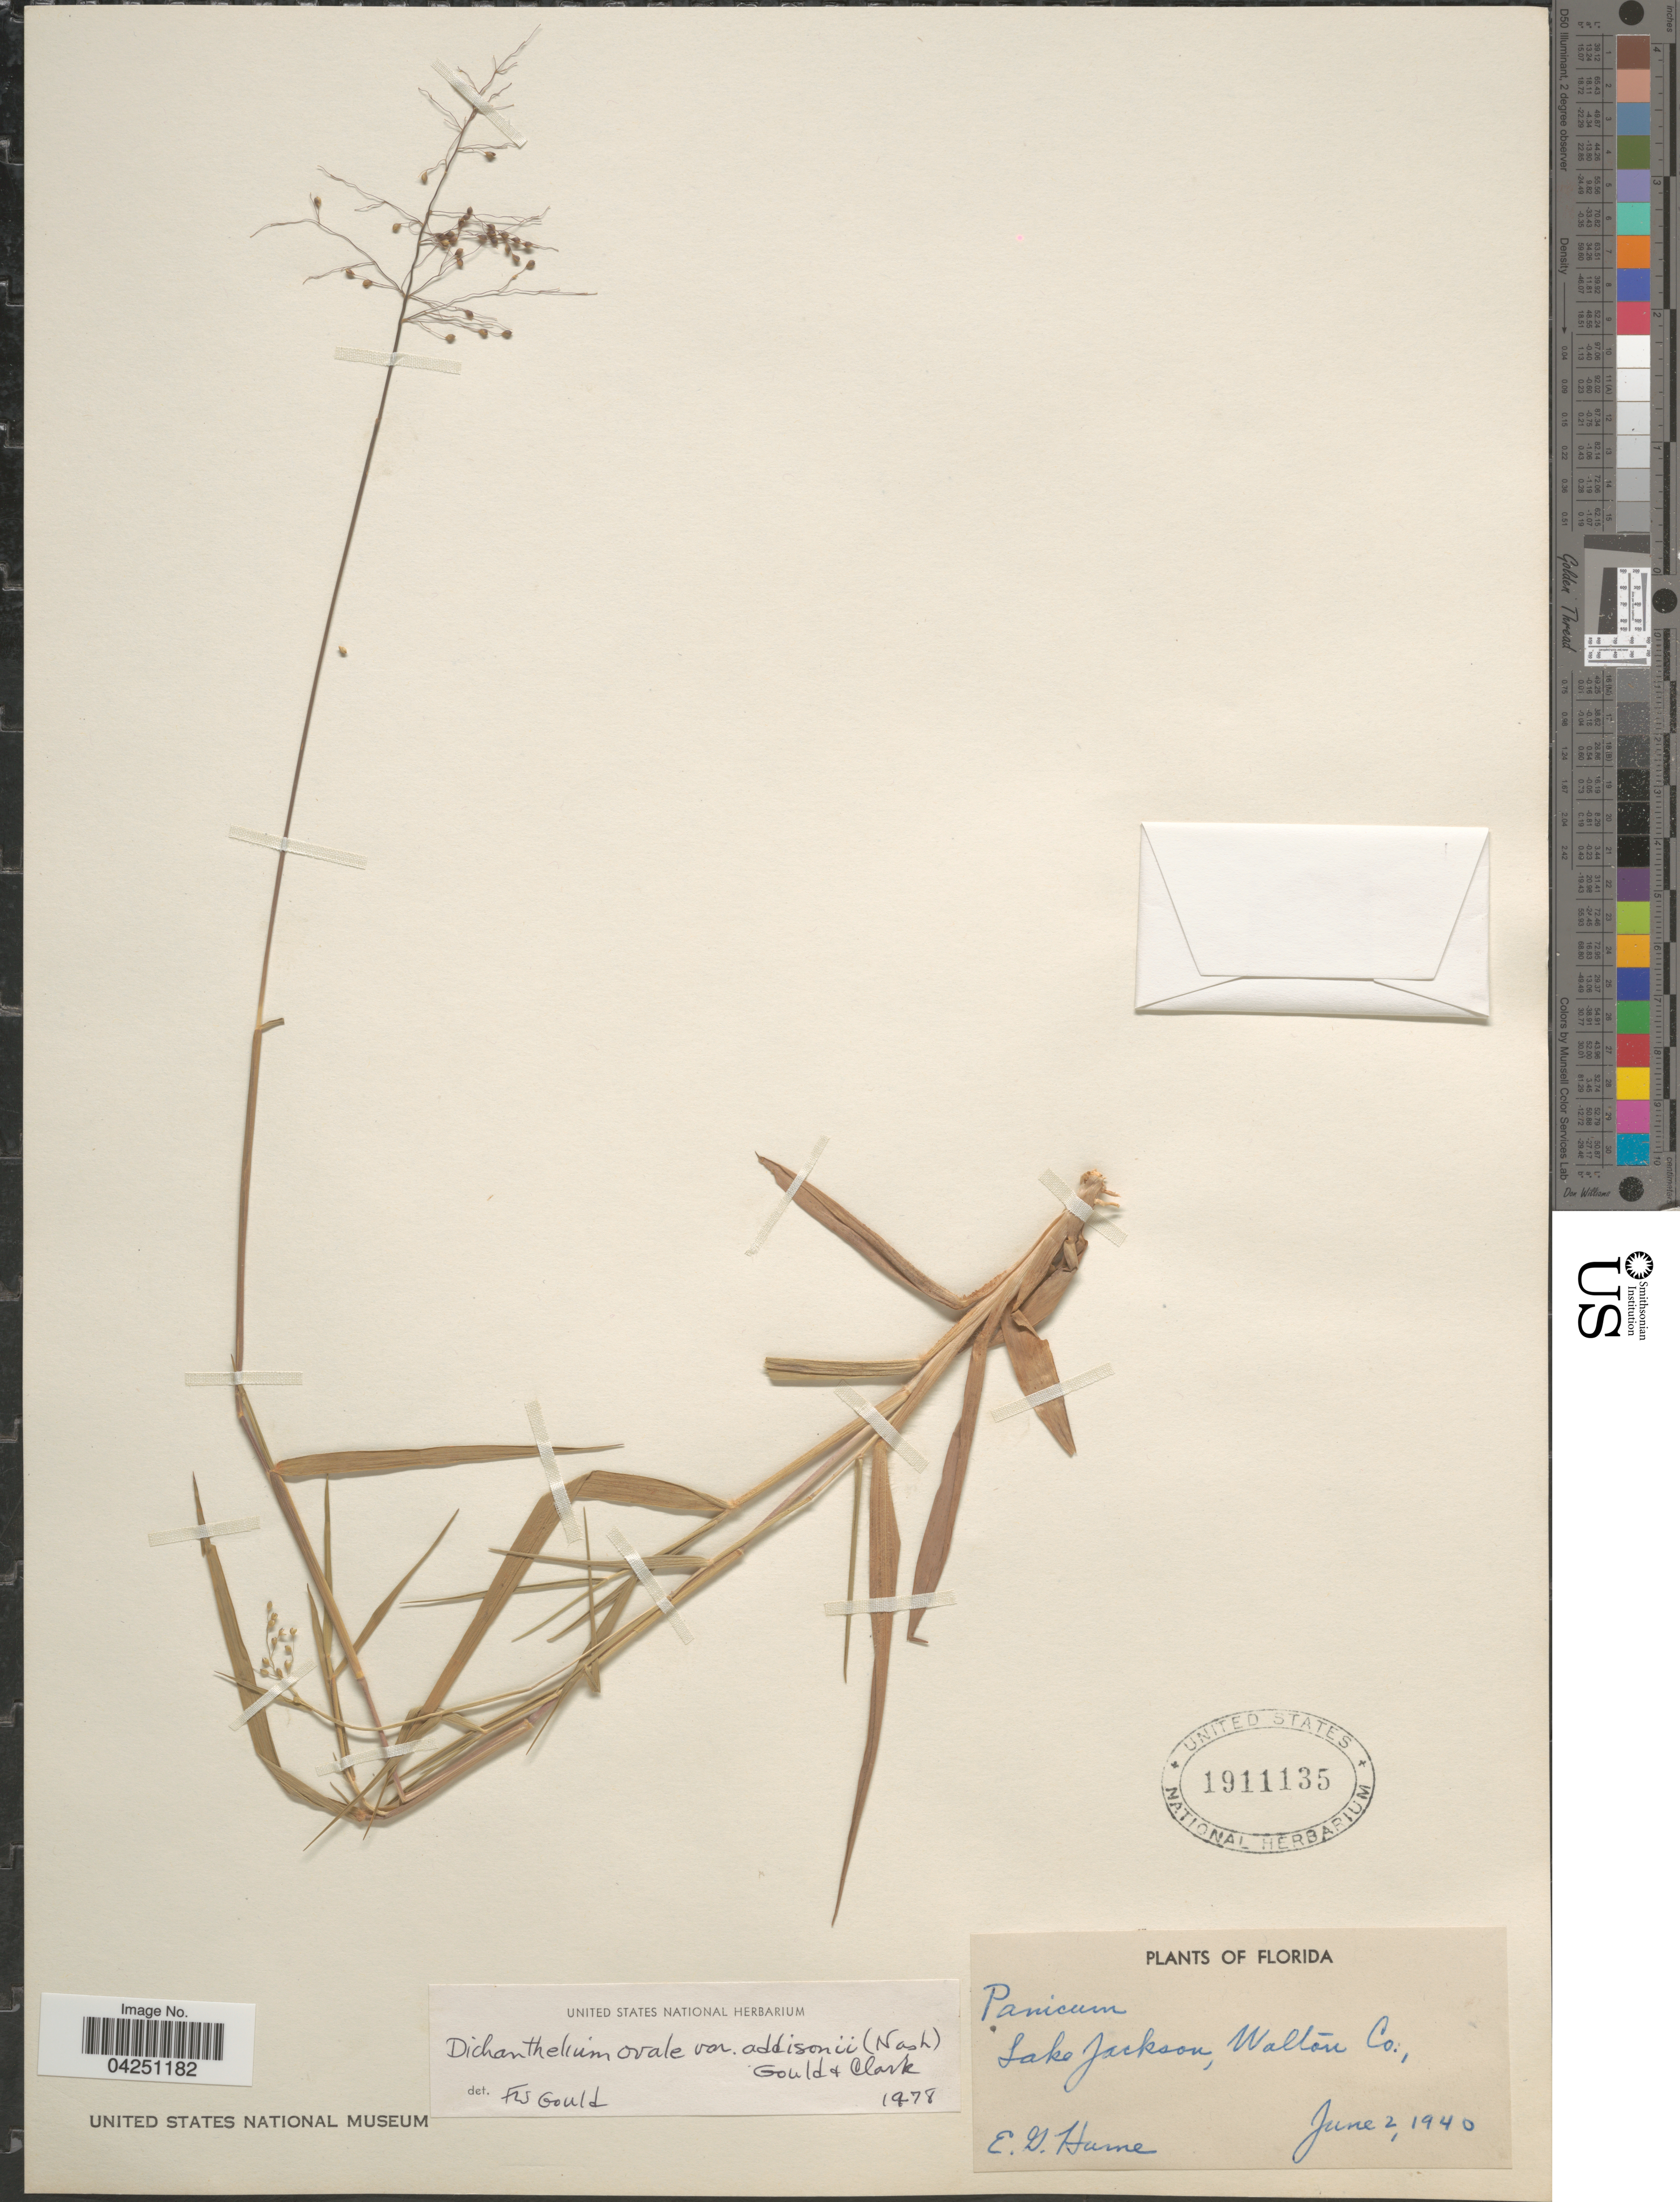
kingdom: Plantae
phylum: Tracheophyta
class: Liliopsida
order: Poales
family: Poaceae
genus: Dichanthelium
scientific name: Dichanthelium acuminatum var. acuminatum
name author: (Sw.) Gould & C.A. Clark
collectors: E. Harne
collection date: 1940-06-02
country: United States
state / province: Florida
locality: Lake Jackson, Walton Co.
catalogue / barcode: US 1911135